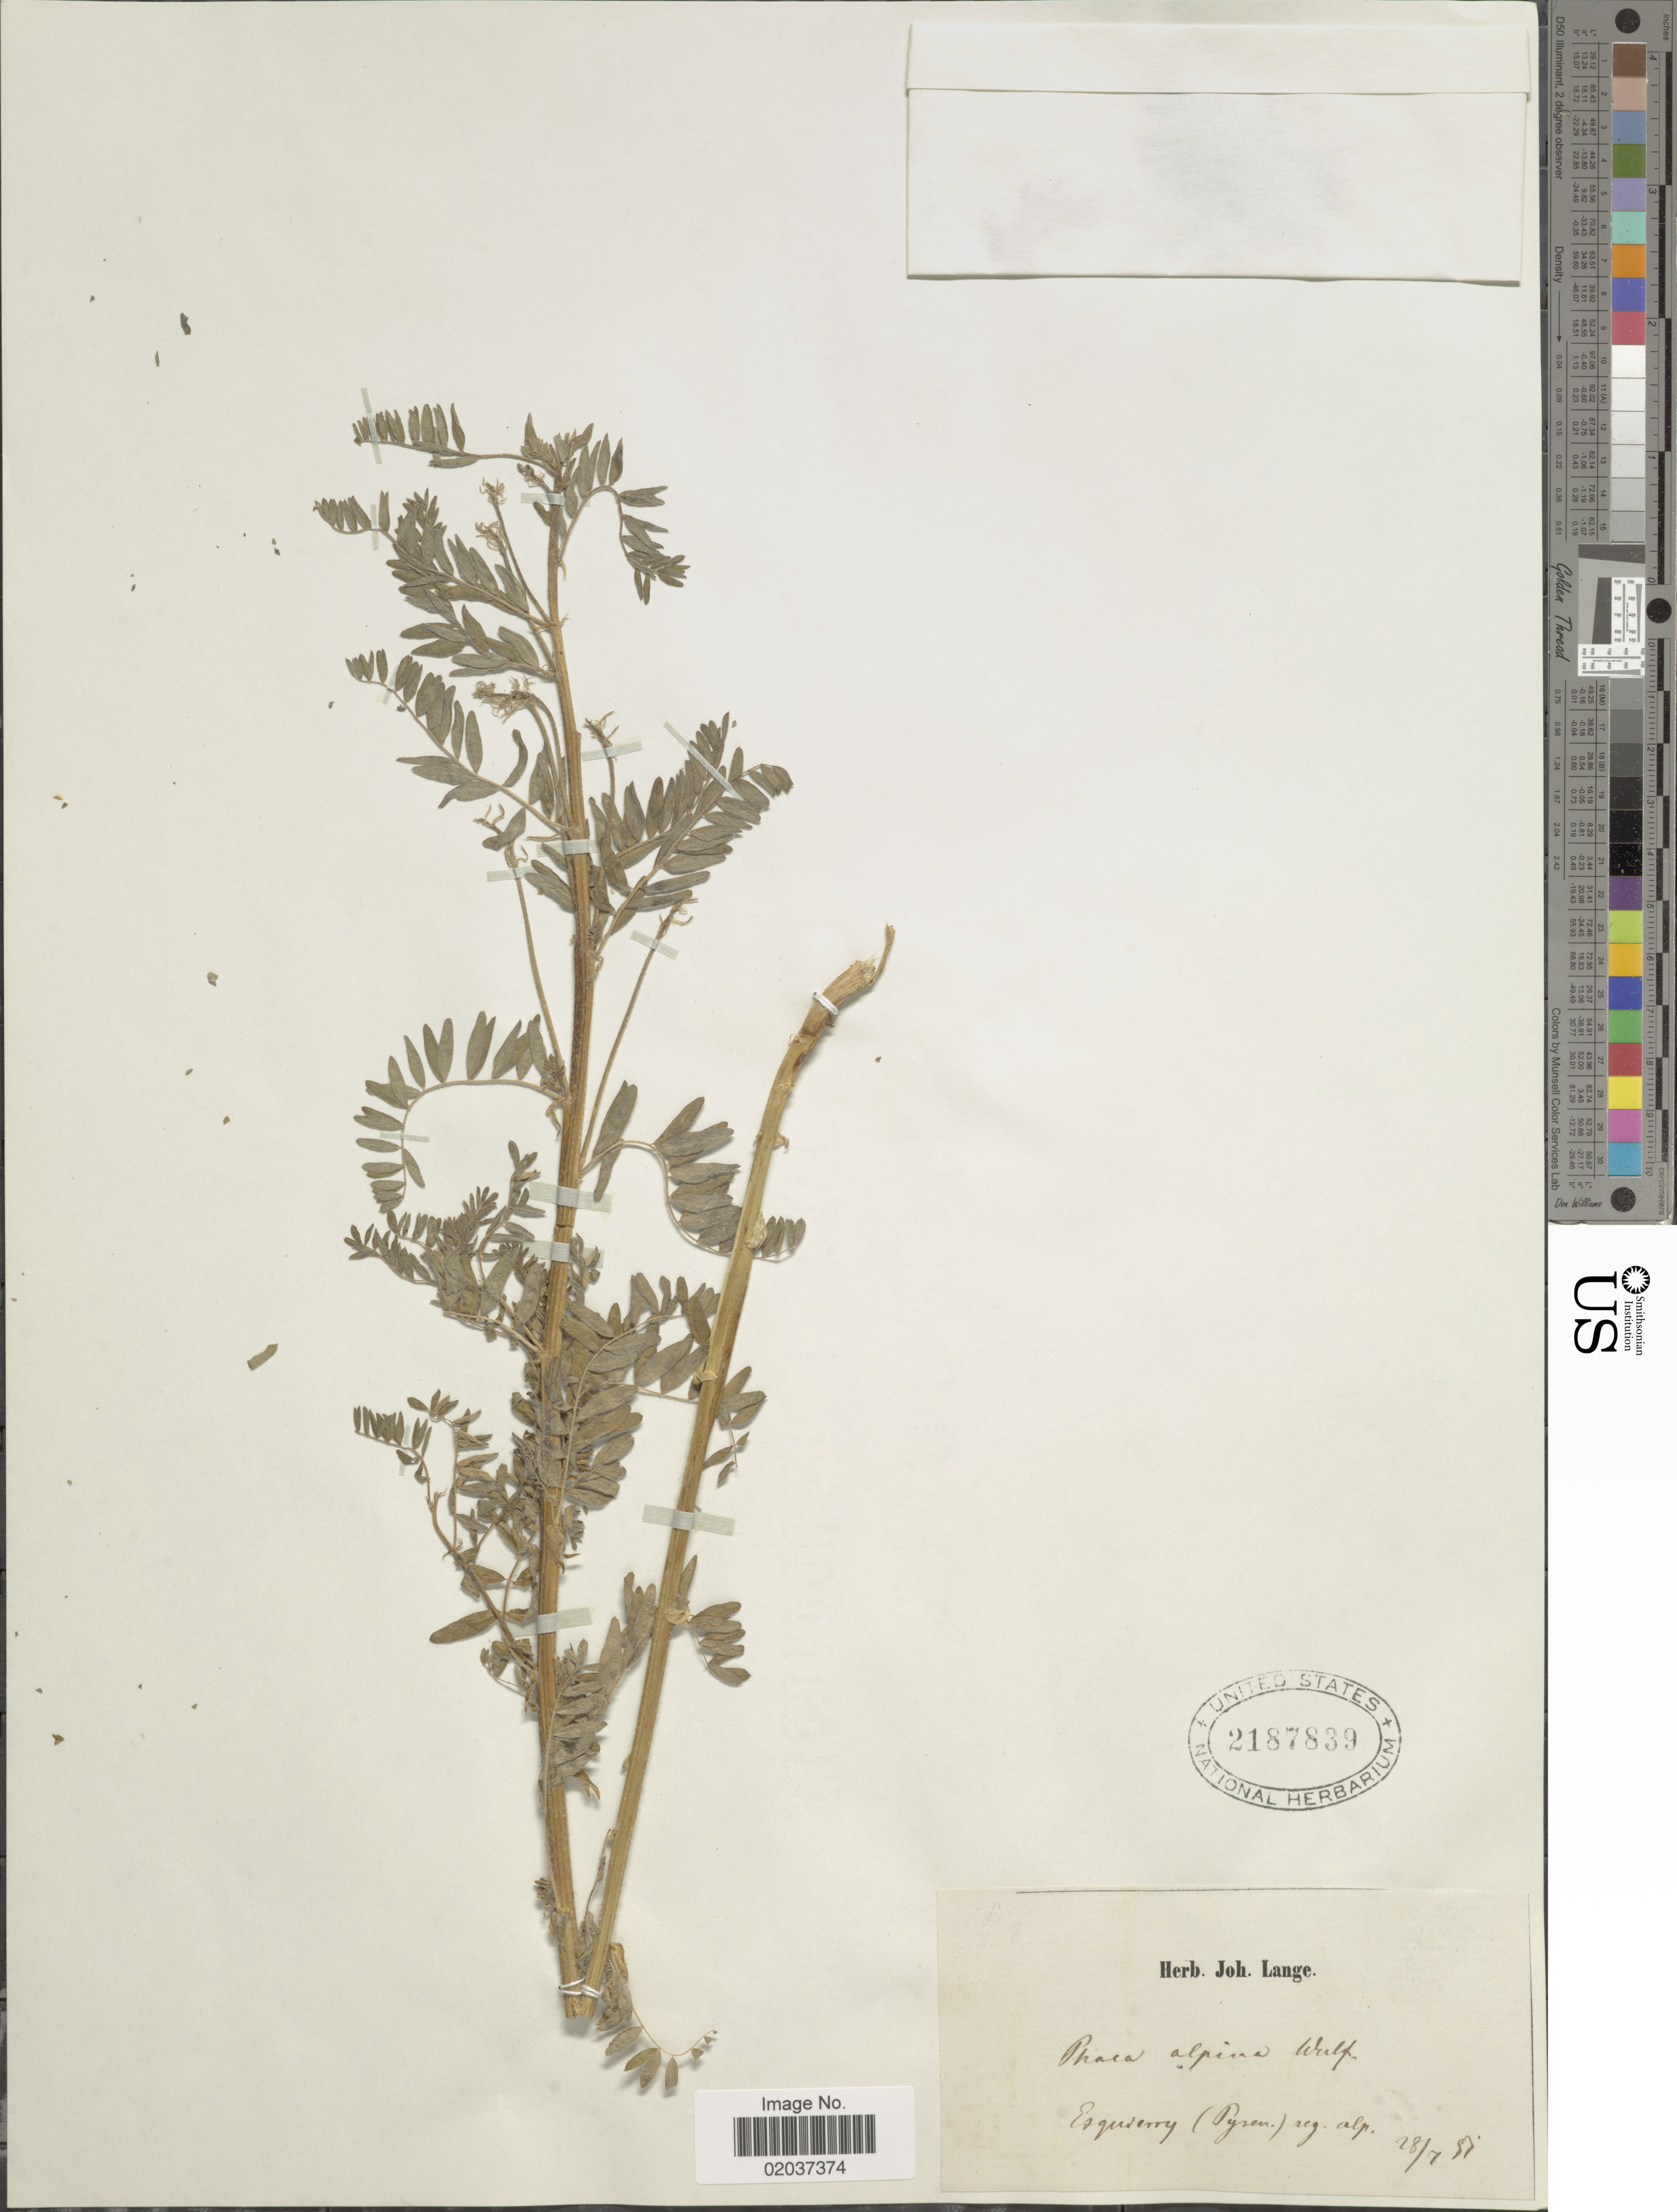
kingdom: Plantae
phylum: Tracheophyta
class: Magnoliopsida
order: Fabales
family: Fabaceae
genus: Astragalus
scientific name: Astragalus penduliflorus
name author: Lam.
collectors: ex herb. Joh. Lange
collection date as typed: Transcribed d/m/y: 28/7/57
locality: Esquirry (Pysen) reg. alp. [interpreted]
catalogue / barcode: US 32187839